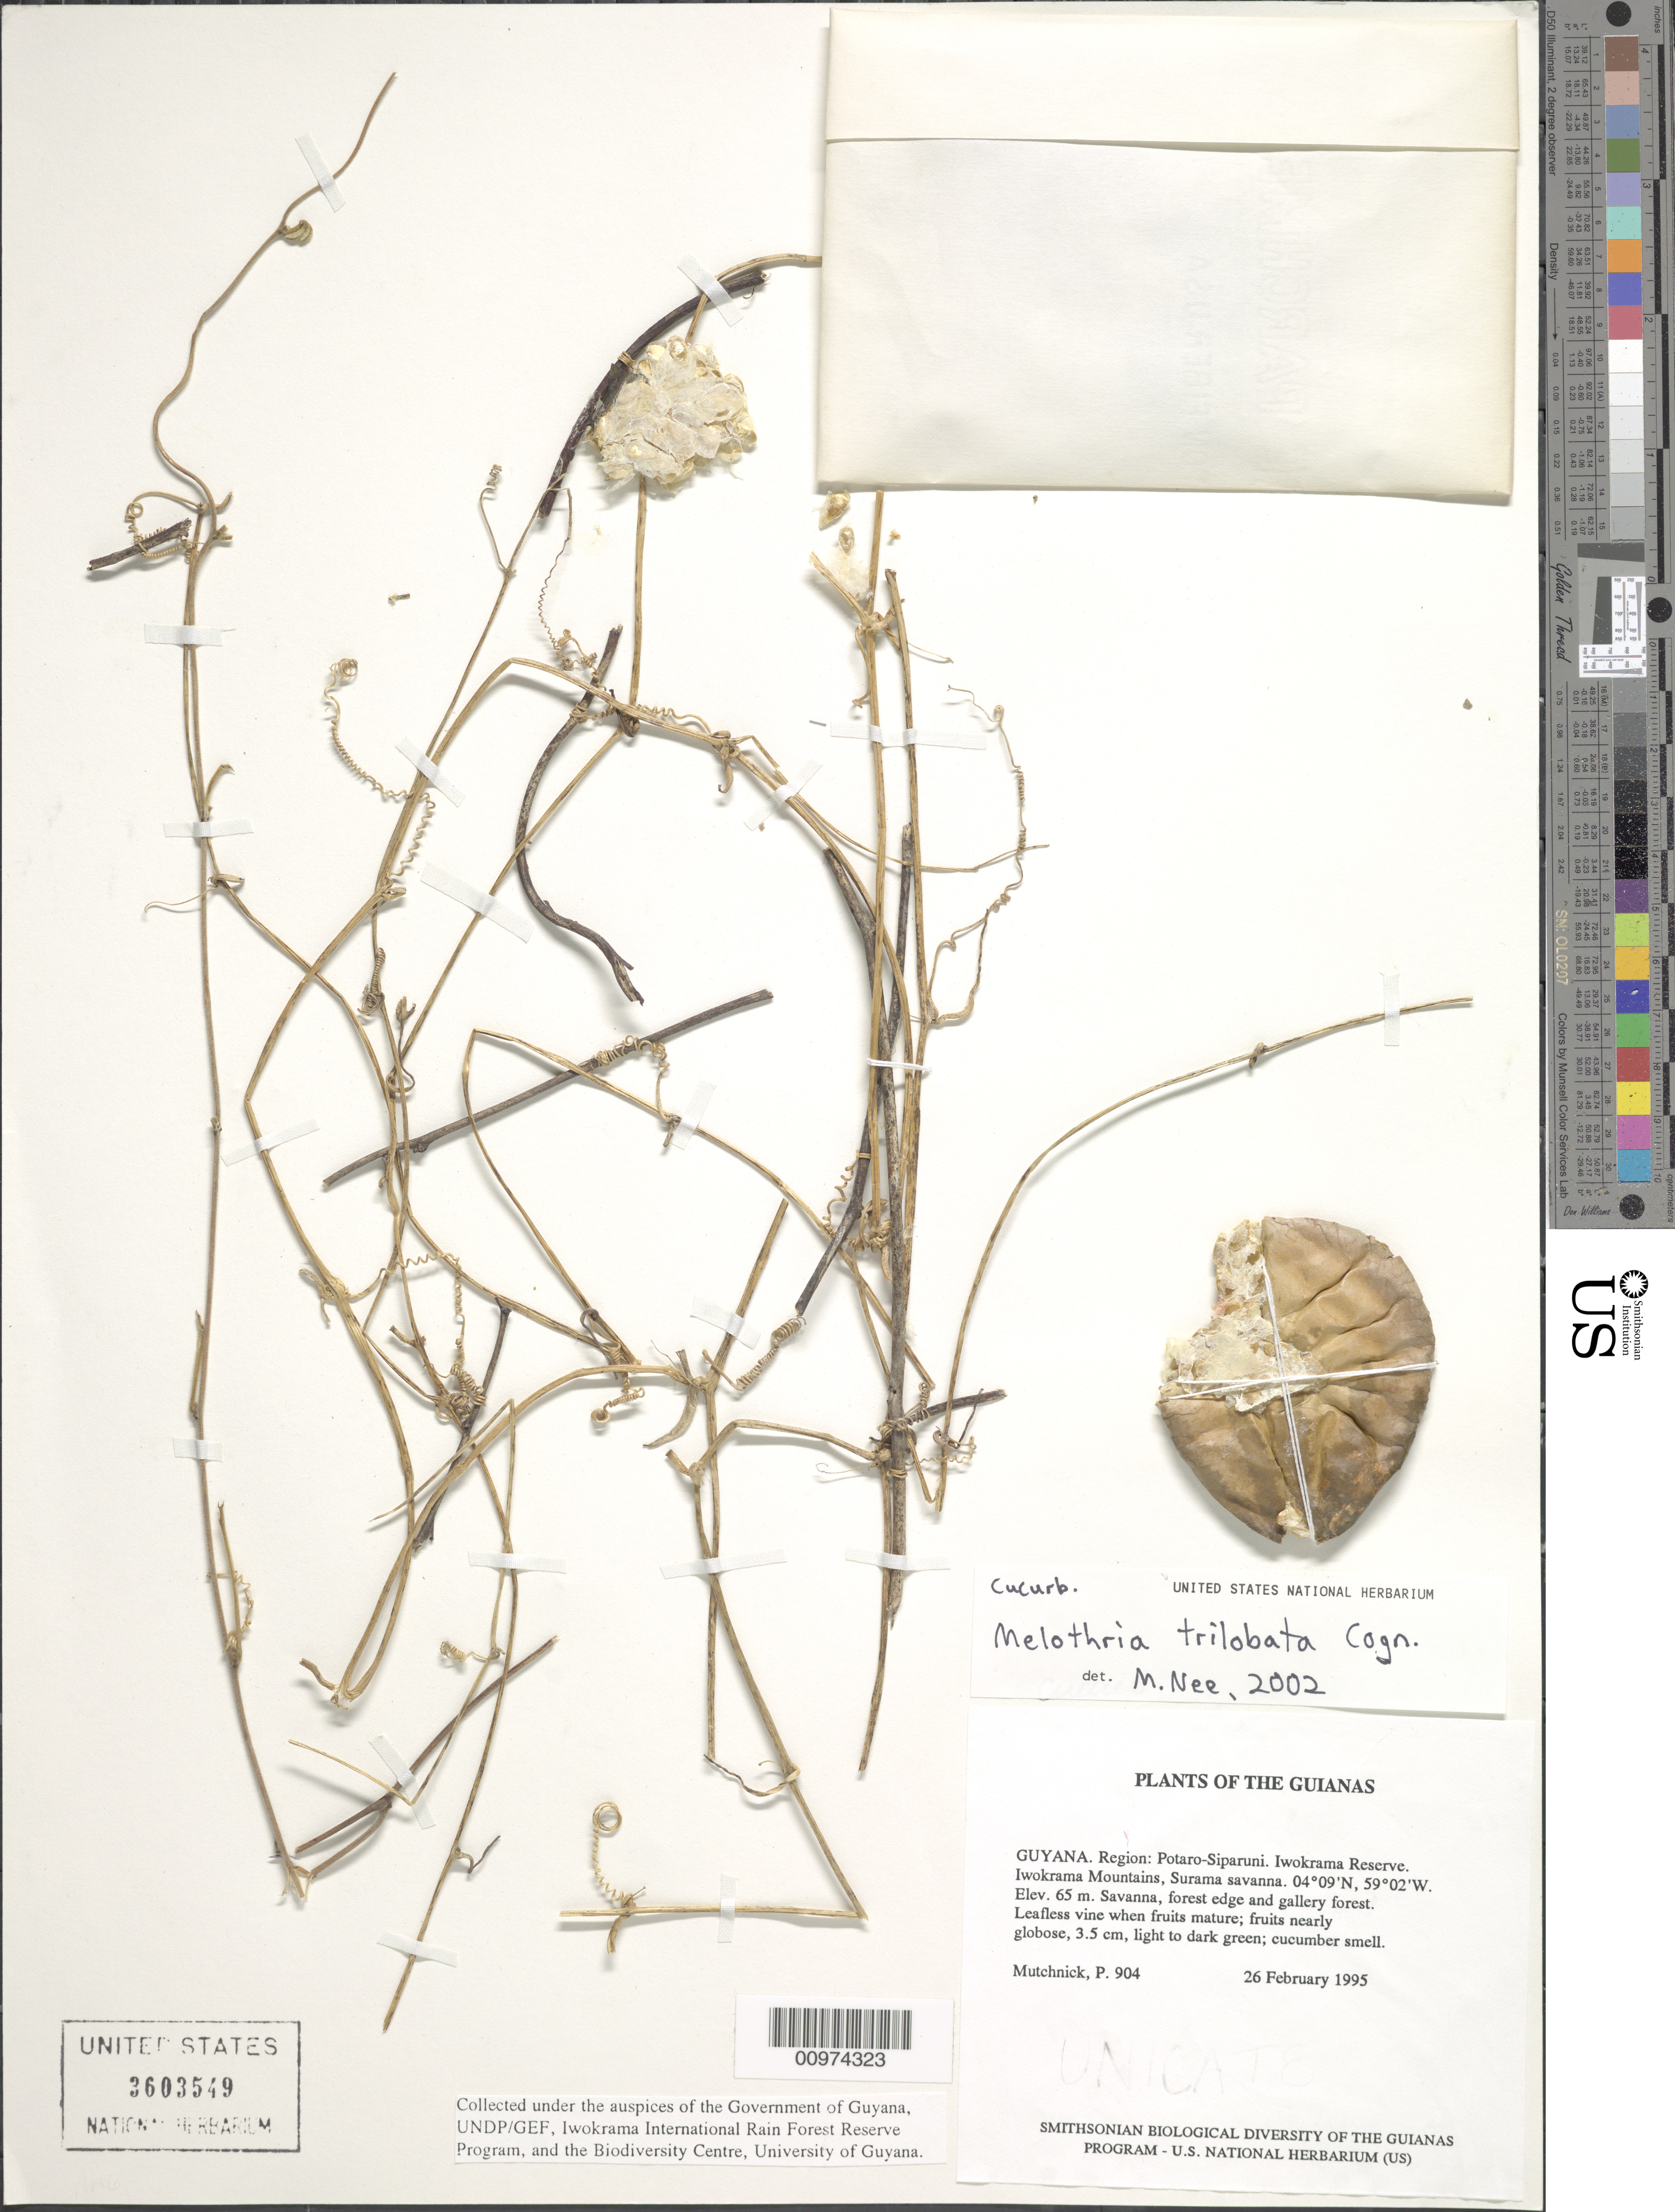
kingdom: Plantae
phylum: Tracheophyta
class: Magnoliopsida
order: Cucurbitales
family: Cucurbitaceae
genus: Melothria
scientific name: Melothria trilobata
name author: Cogn.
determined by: Nee, Michael H.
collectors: P. Mutchnick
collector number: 904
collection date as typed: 26 February 1995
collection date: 1995-02-26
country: Guyana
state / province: Potaro-Siparuni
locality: Iwokrama Reserve. Iwokrama Mountains, Surama savanna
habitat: Savanna, forest edge and gallery forest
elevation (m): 65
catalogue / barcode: US 3603549